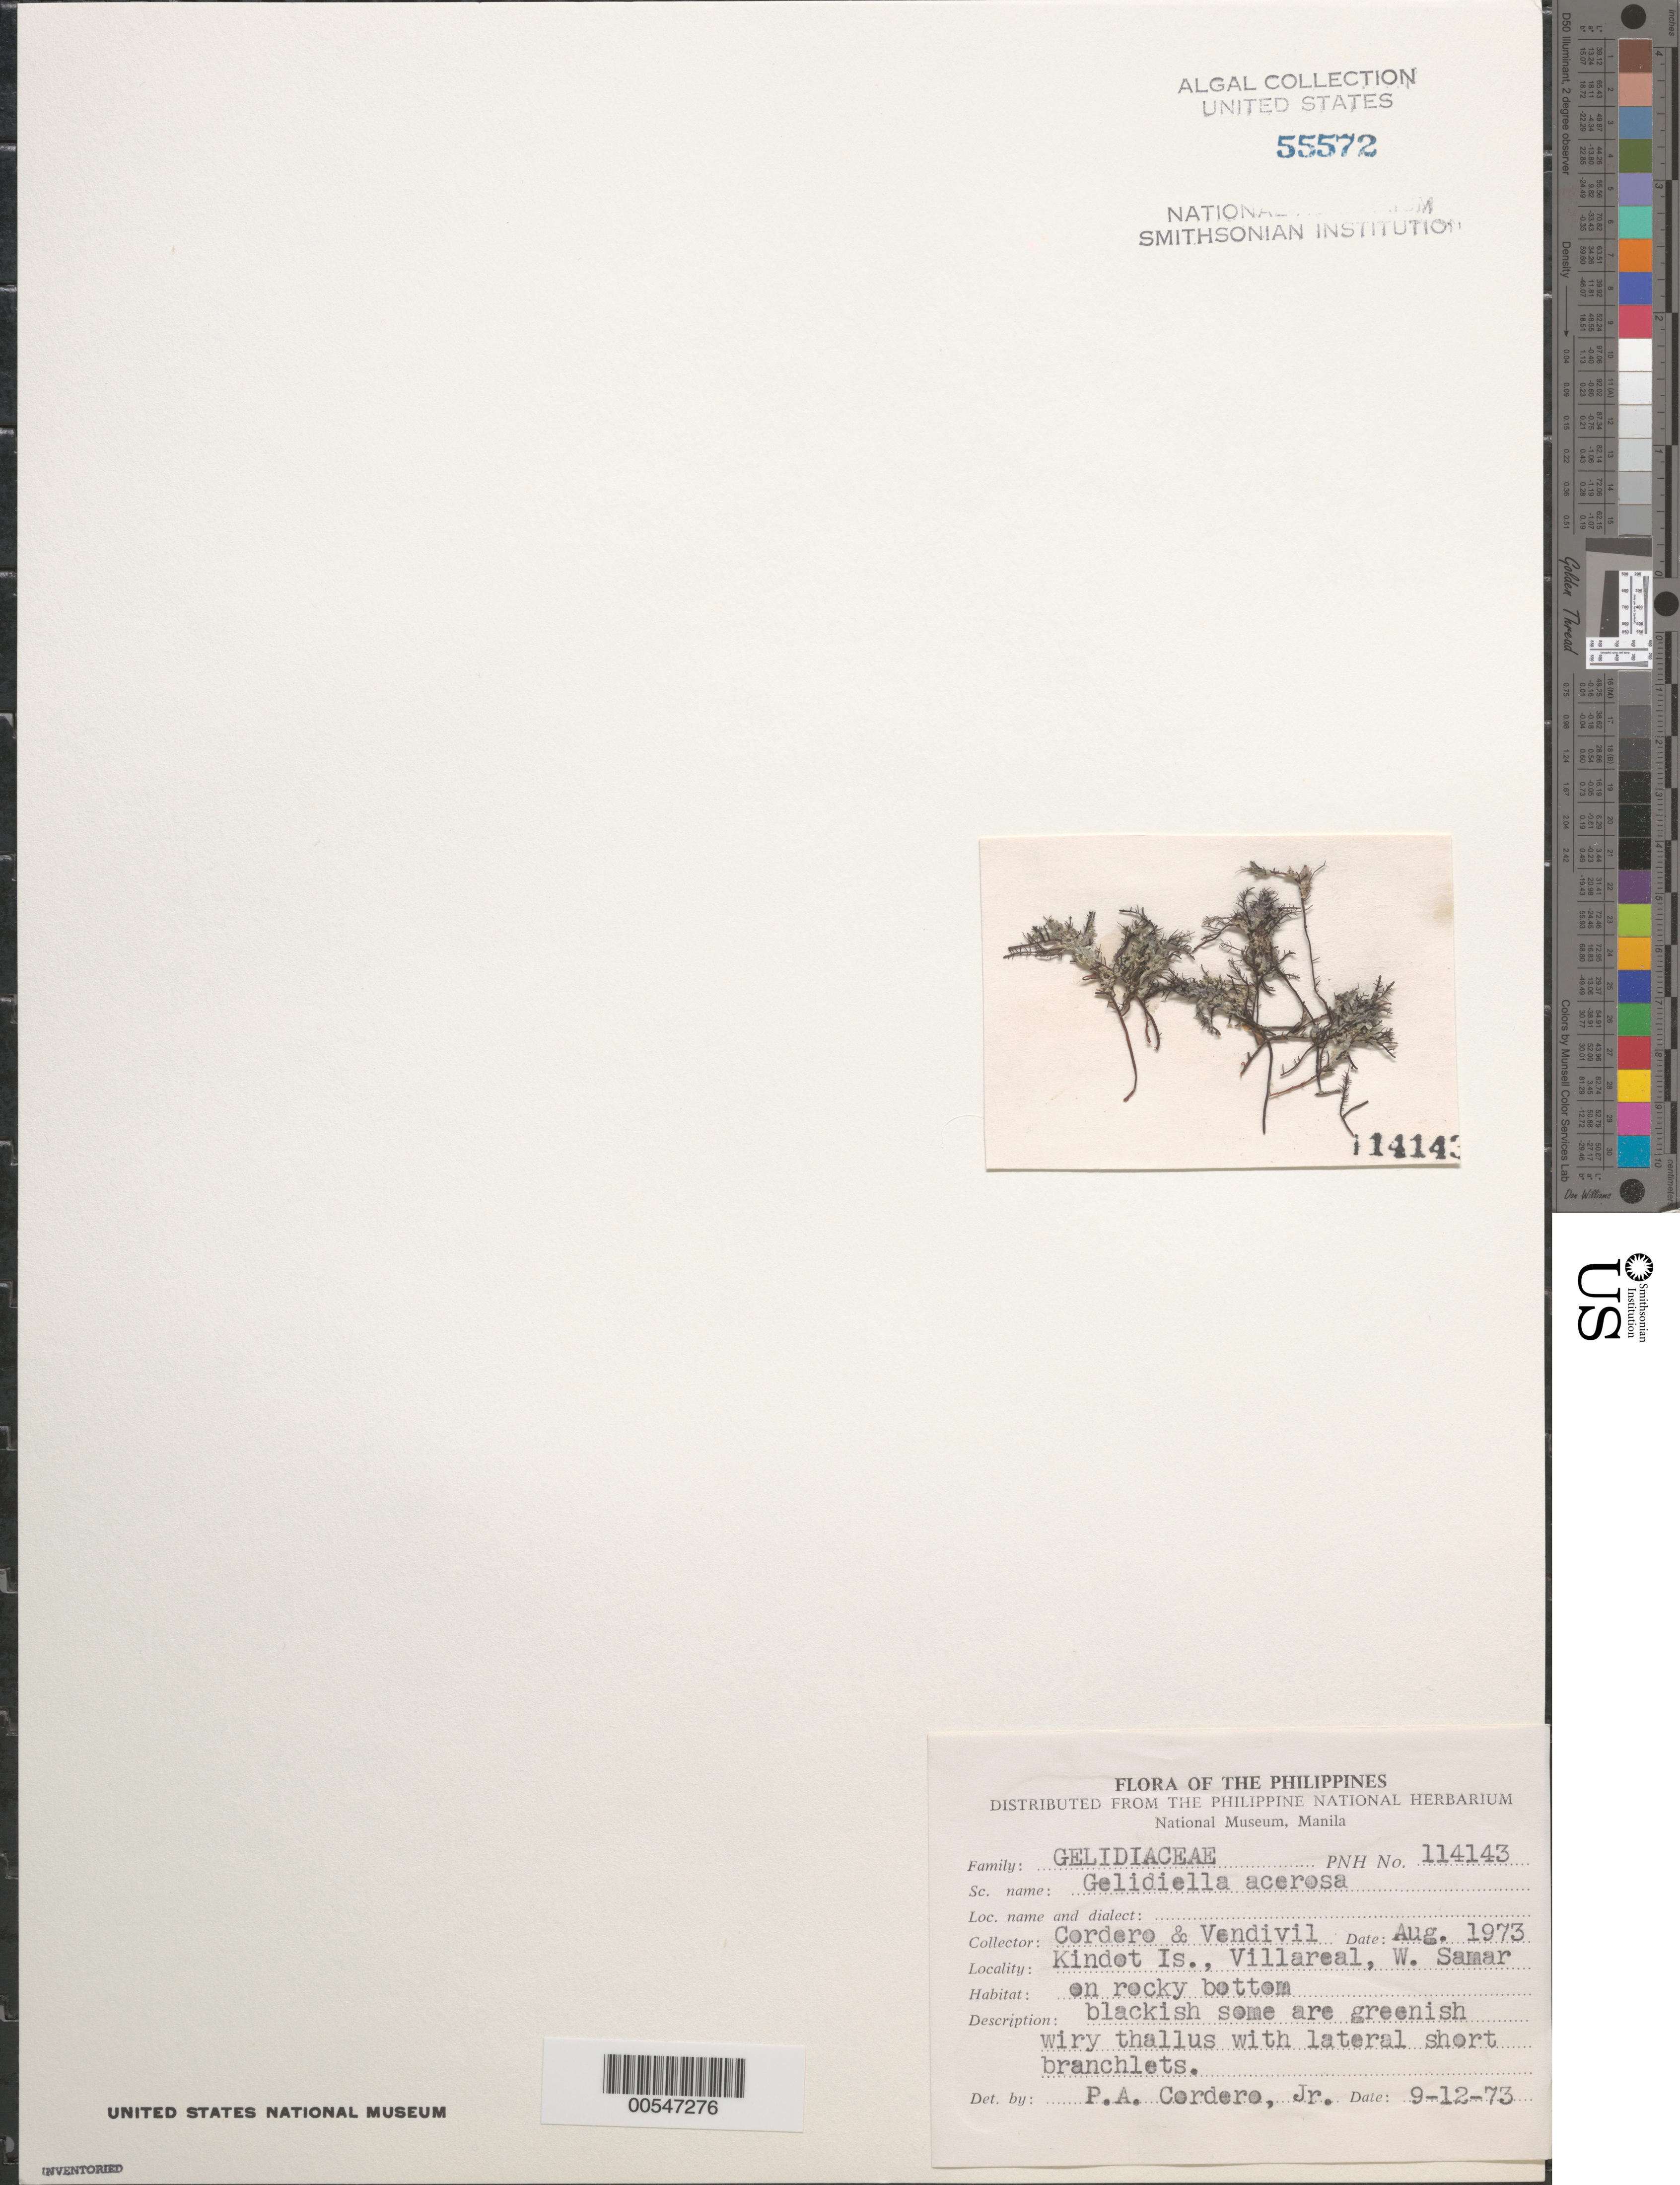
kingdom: Plantae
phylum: Rhodophyta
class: Florideophyceae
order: Gelidiales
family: Gelidiellaceae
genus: Gelidiella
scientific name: Gelidiella acerosa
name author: (Forssk.) Feldmann & G. Hamel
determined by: Cordero, P. A., Jr.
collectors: P. A. Cordero & W. Vendivil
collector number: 114143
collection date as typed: Aug 1973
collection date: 1973-08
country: Philippines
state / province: Eastern Visayas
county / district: Western Samar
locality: Kindot island, villareal, west samar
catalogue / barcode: US 55572